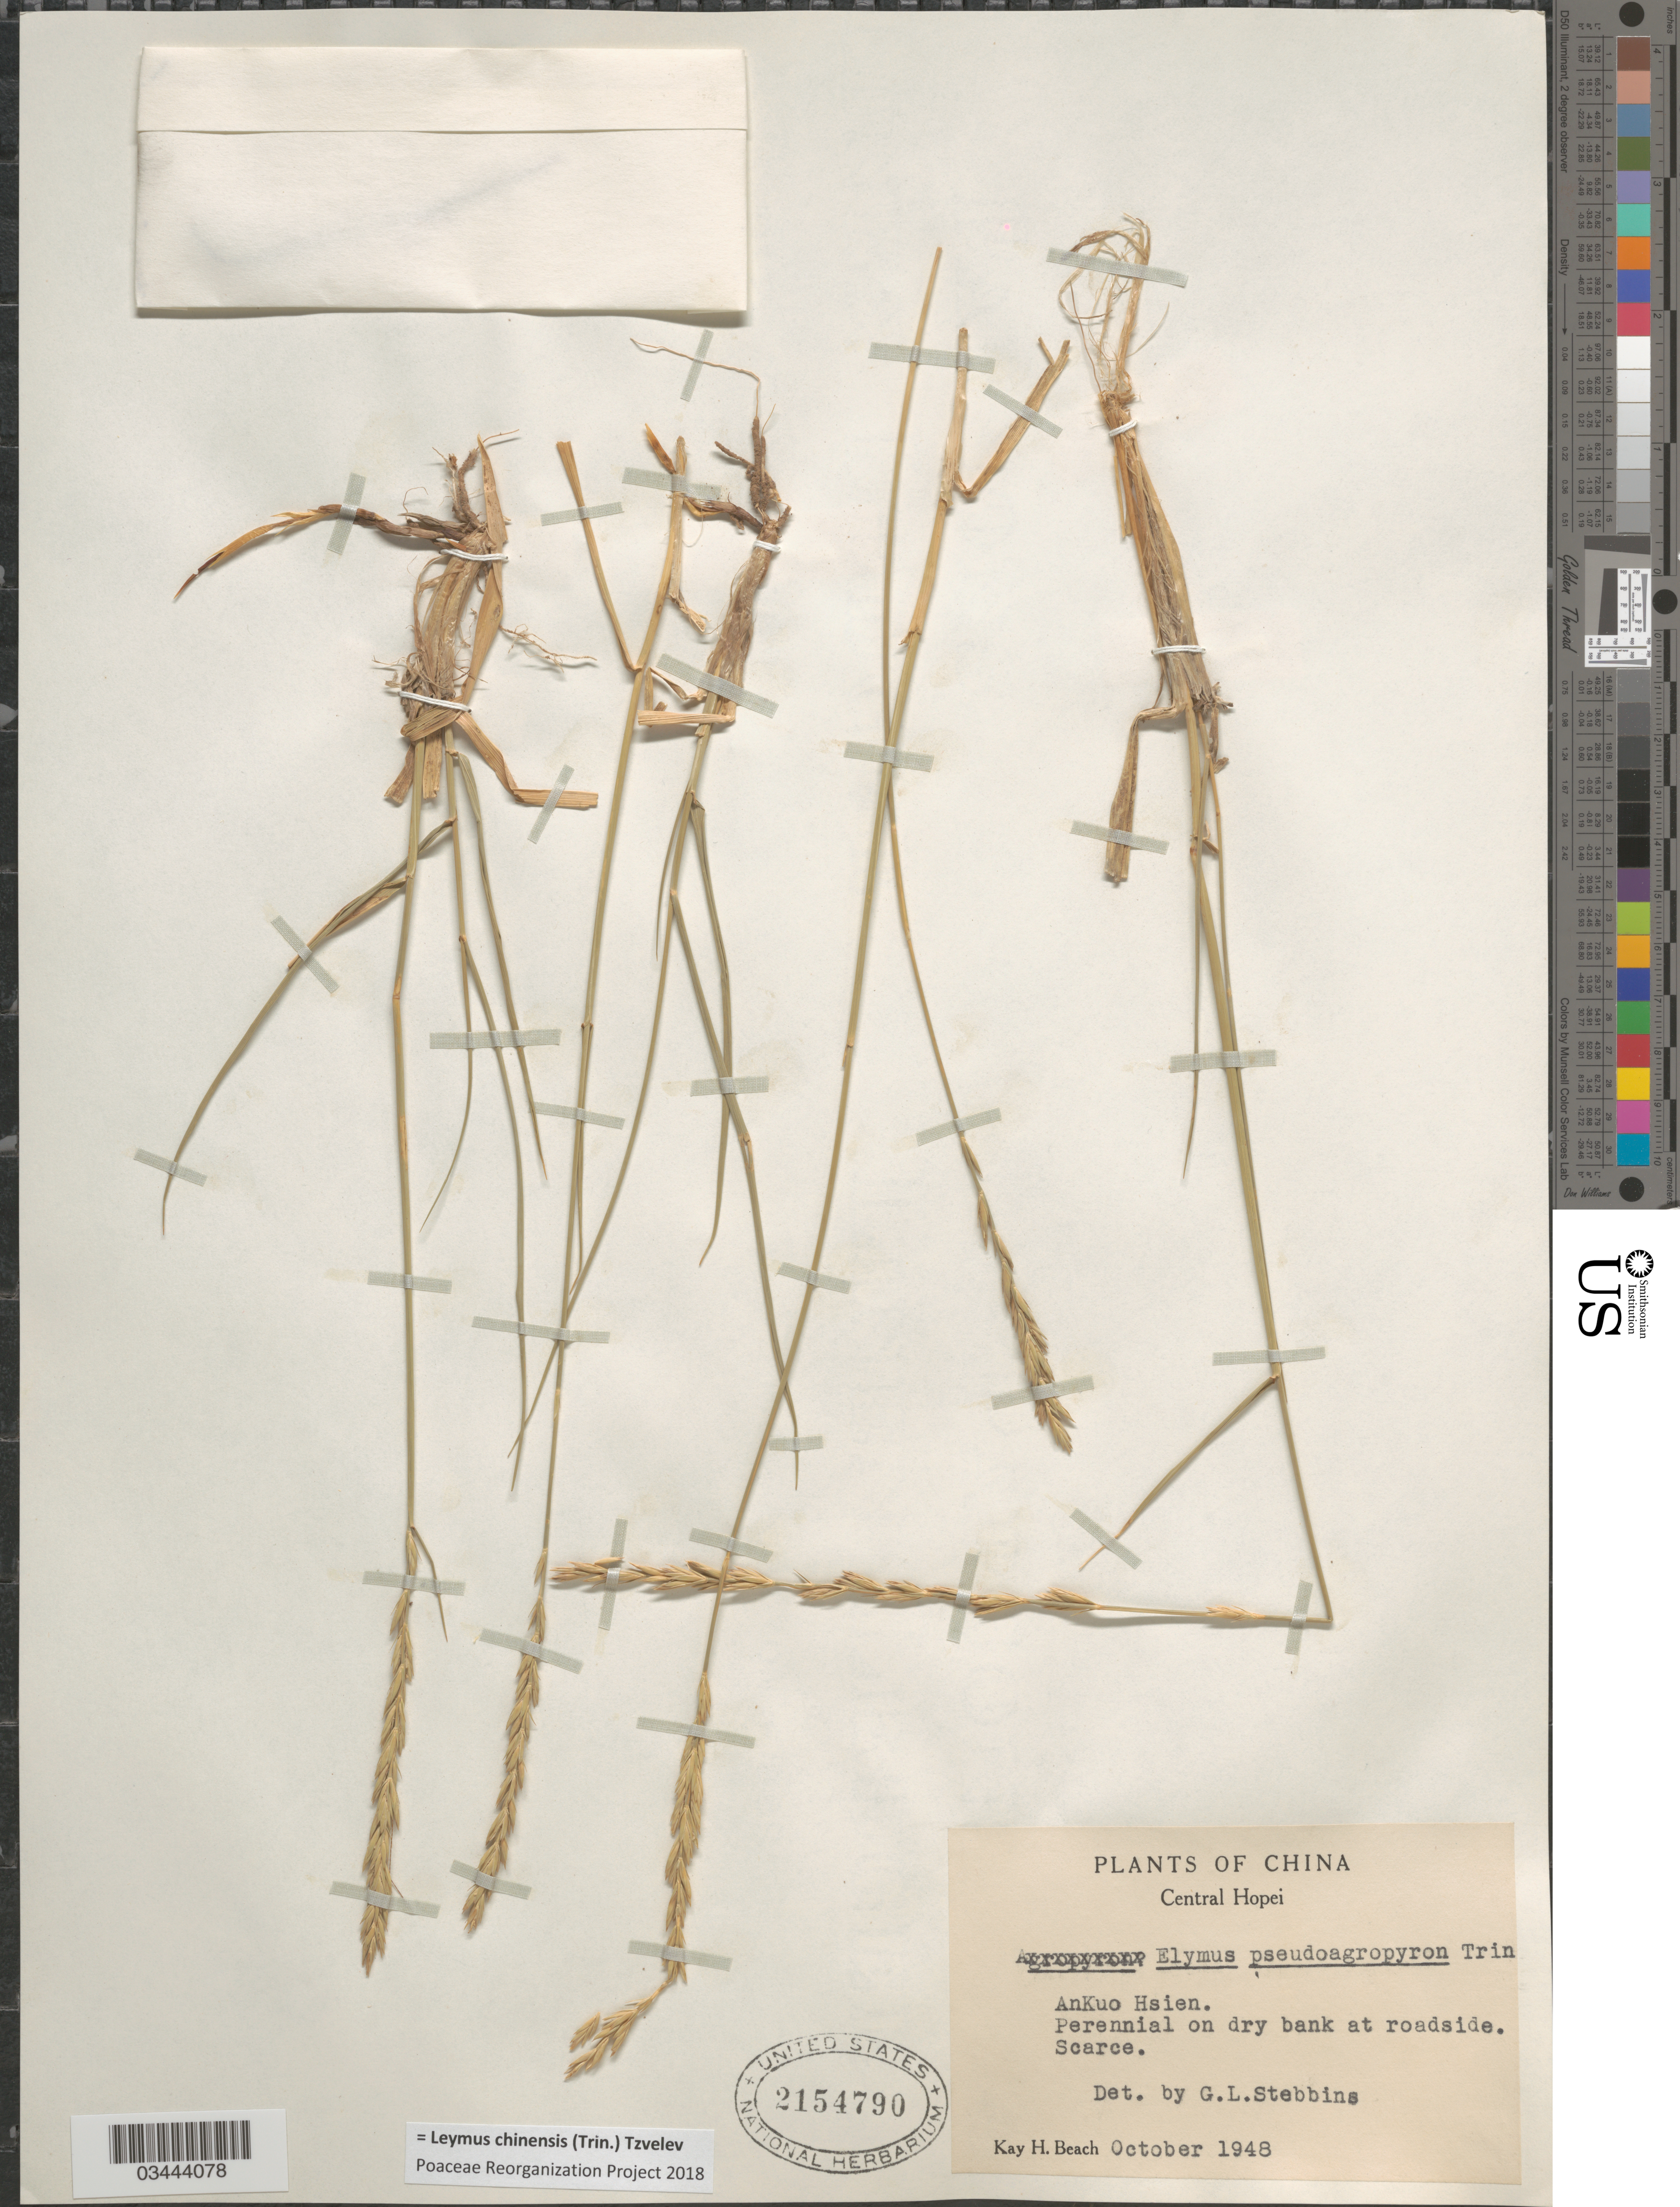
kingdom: Plantae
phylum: Tracheophyta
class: Liliopsida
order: Poales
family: Poaceae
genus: Leymus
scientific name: Leymus chinensis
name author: (Trin.) Tzvelev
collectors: K. H. Beach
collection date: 1948-10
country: China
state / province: Hebei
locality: Central Hopei. AnKuo Hsien. Perennial on dry bank at roadside.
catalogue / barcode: US 2154790